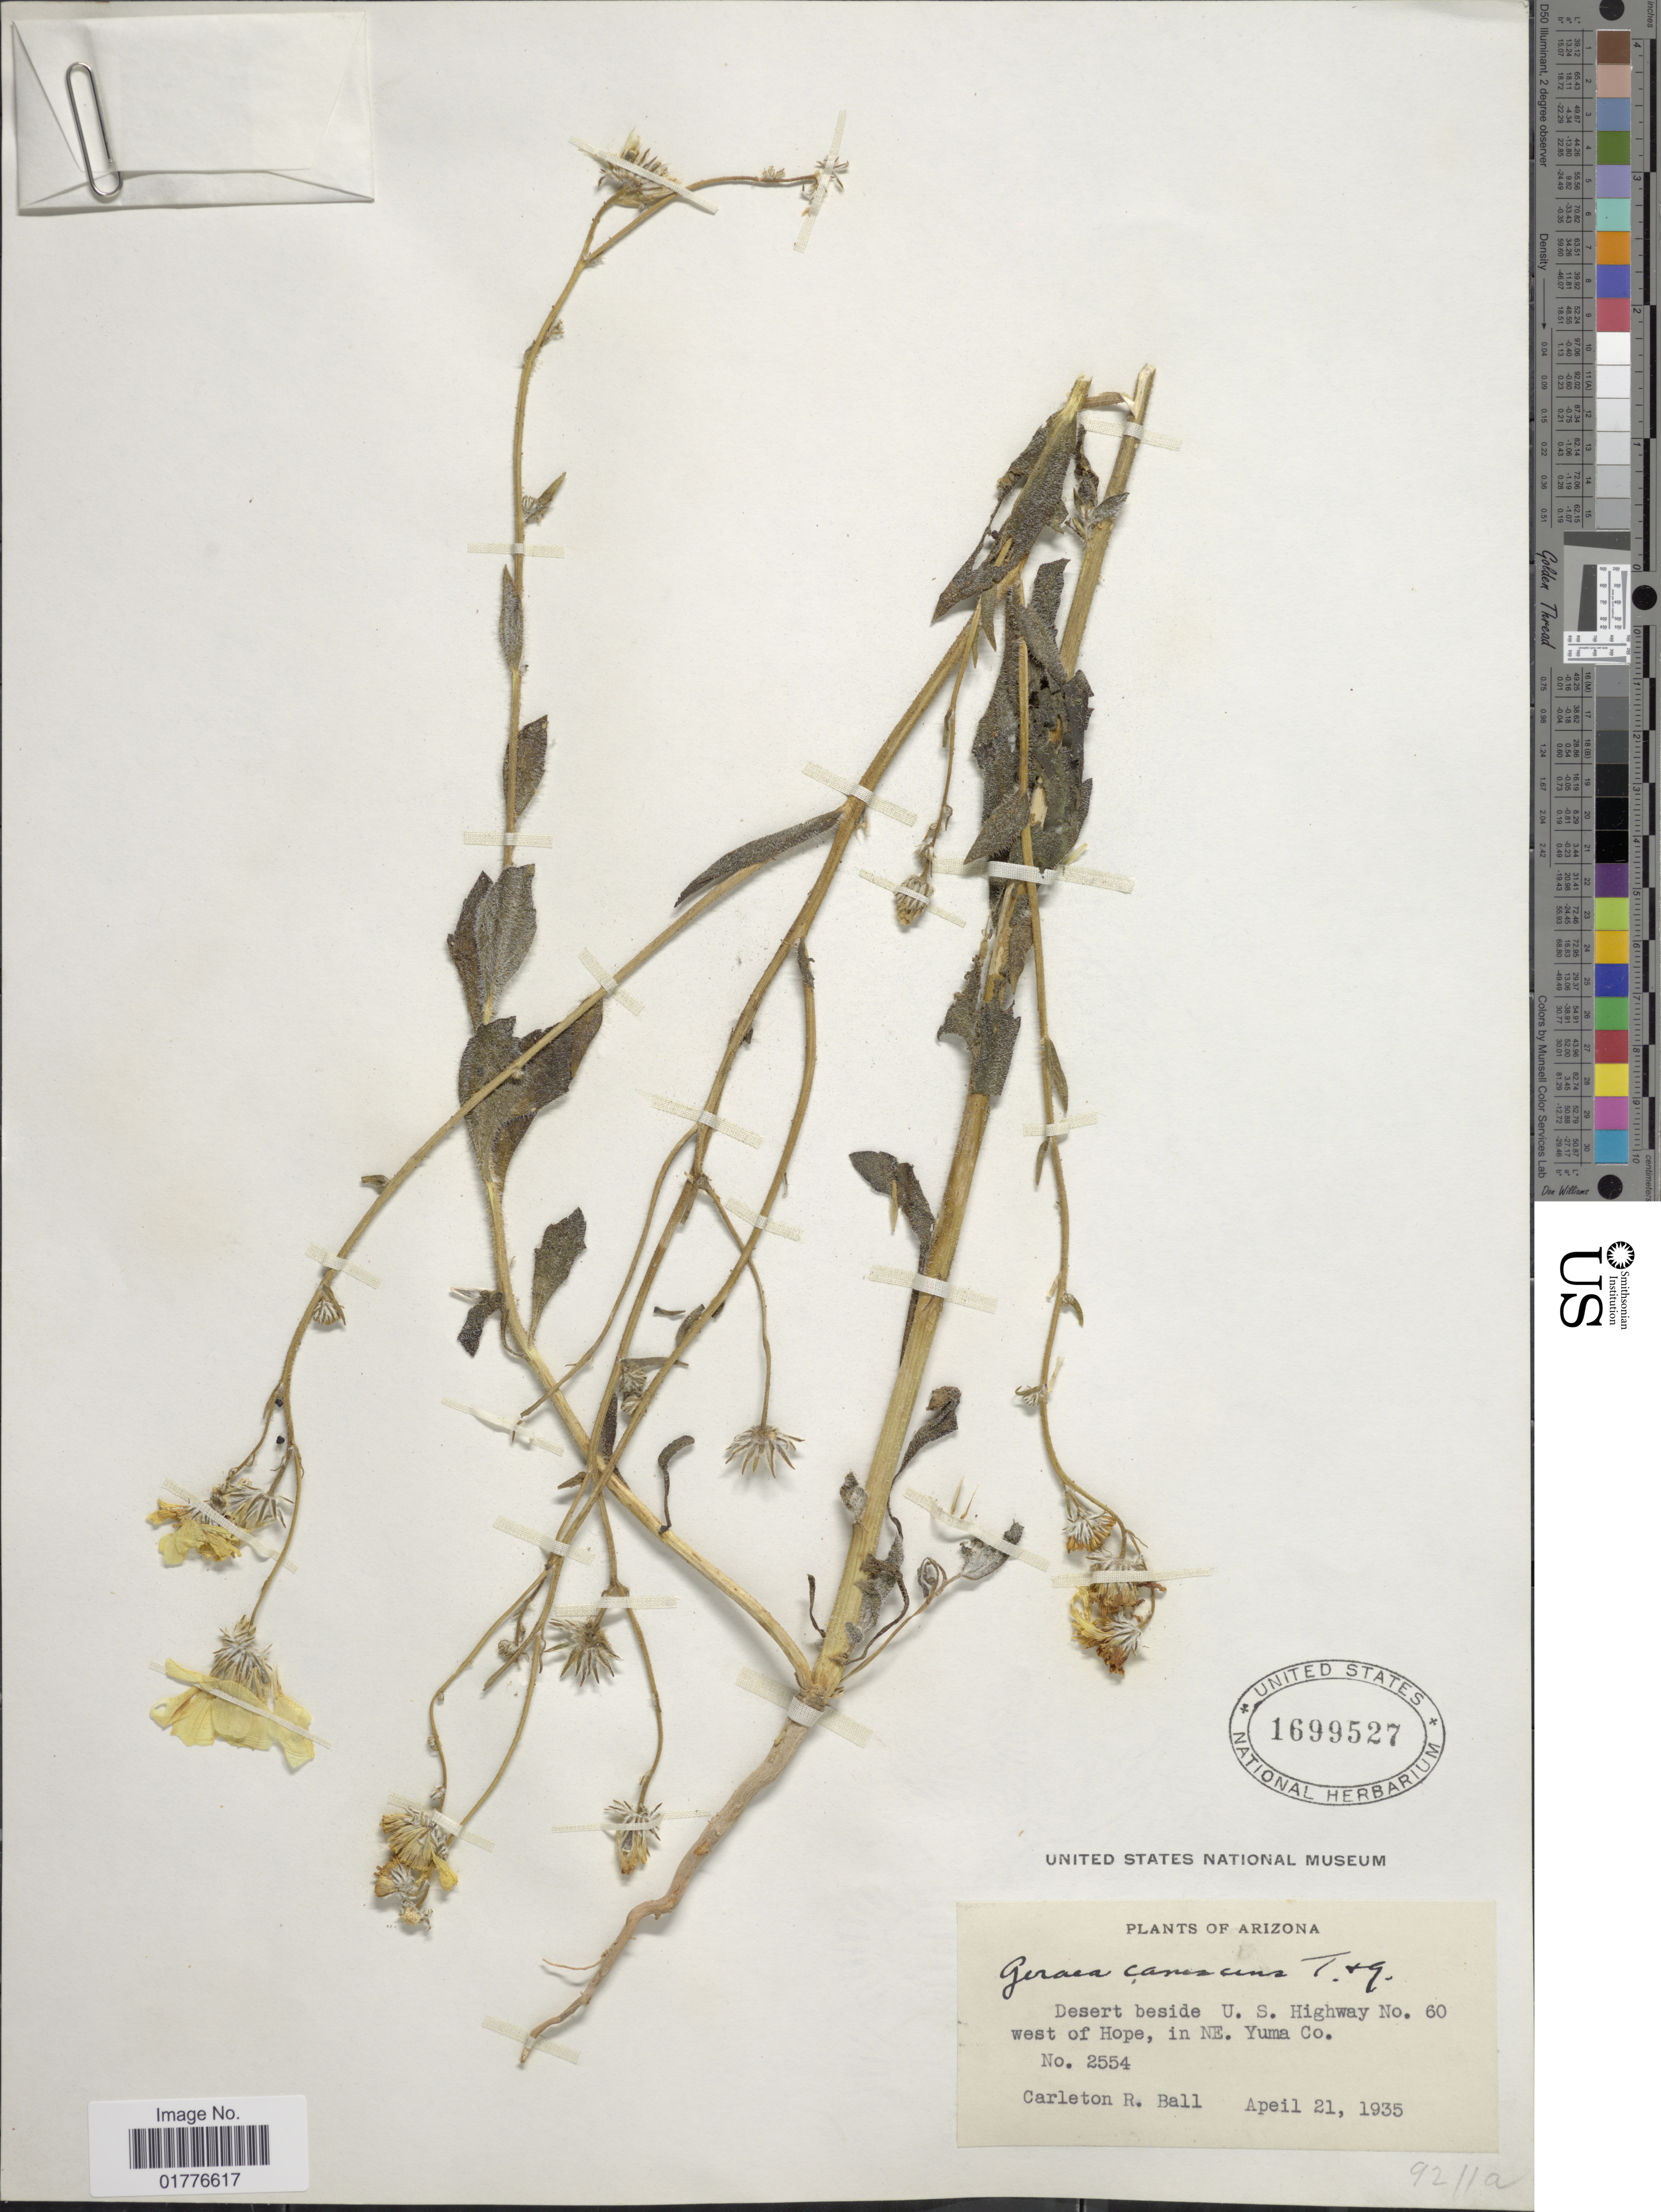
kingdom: Plantae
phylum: Tracheophyta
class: Magnoliopsida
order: Asterales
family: Asteraceae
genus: Geraea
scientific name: Geraea canescens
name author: Torr. & A. Gray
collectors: C. R. Ball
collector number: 2554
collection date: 1935-04-21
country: United States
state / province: Arizona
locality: Desert beside U. S. Highway No. 60 west of Hope, in Ne. Yuma Co.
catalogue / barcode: US 1699527